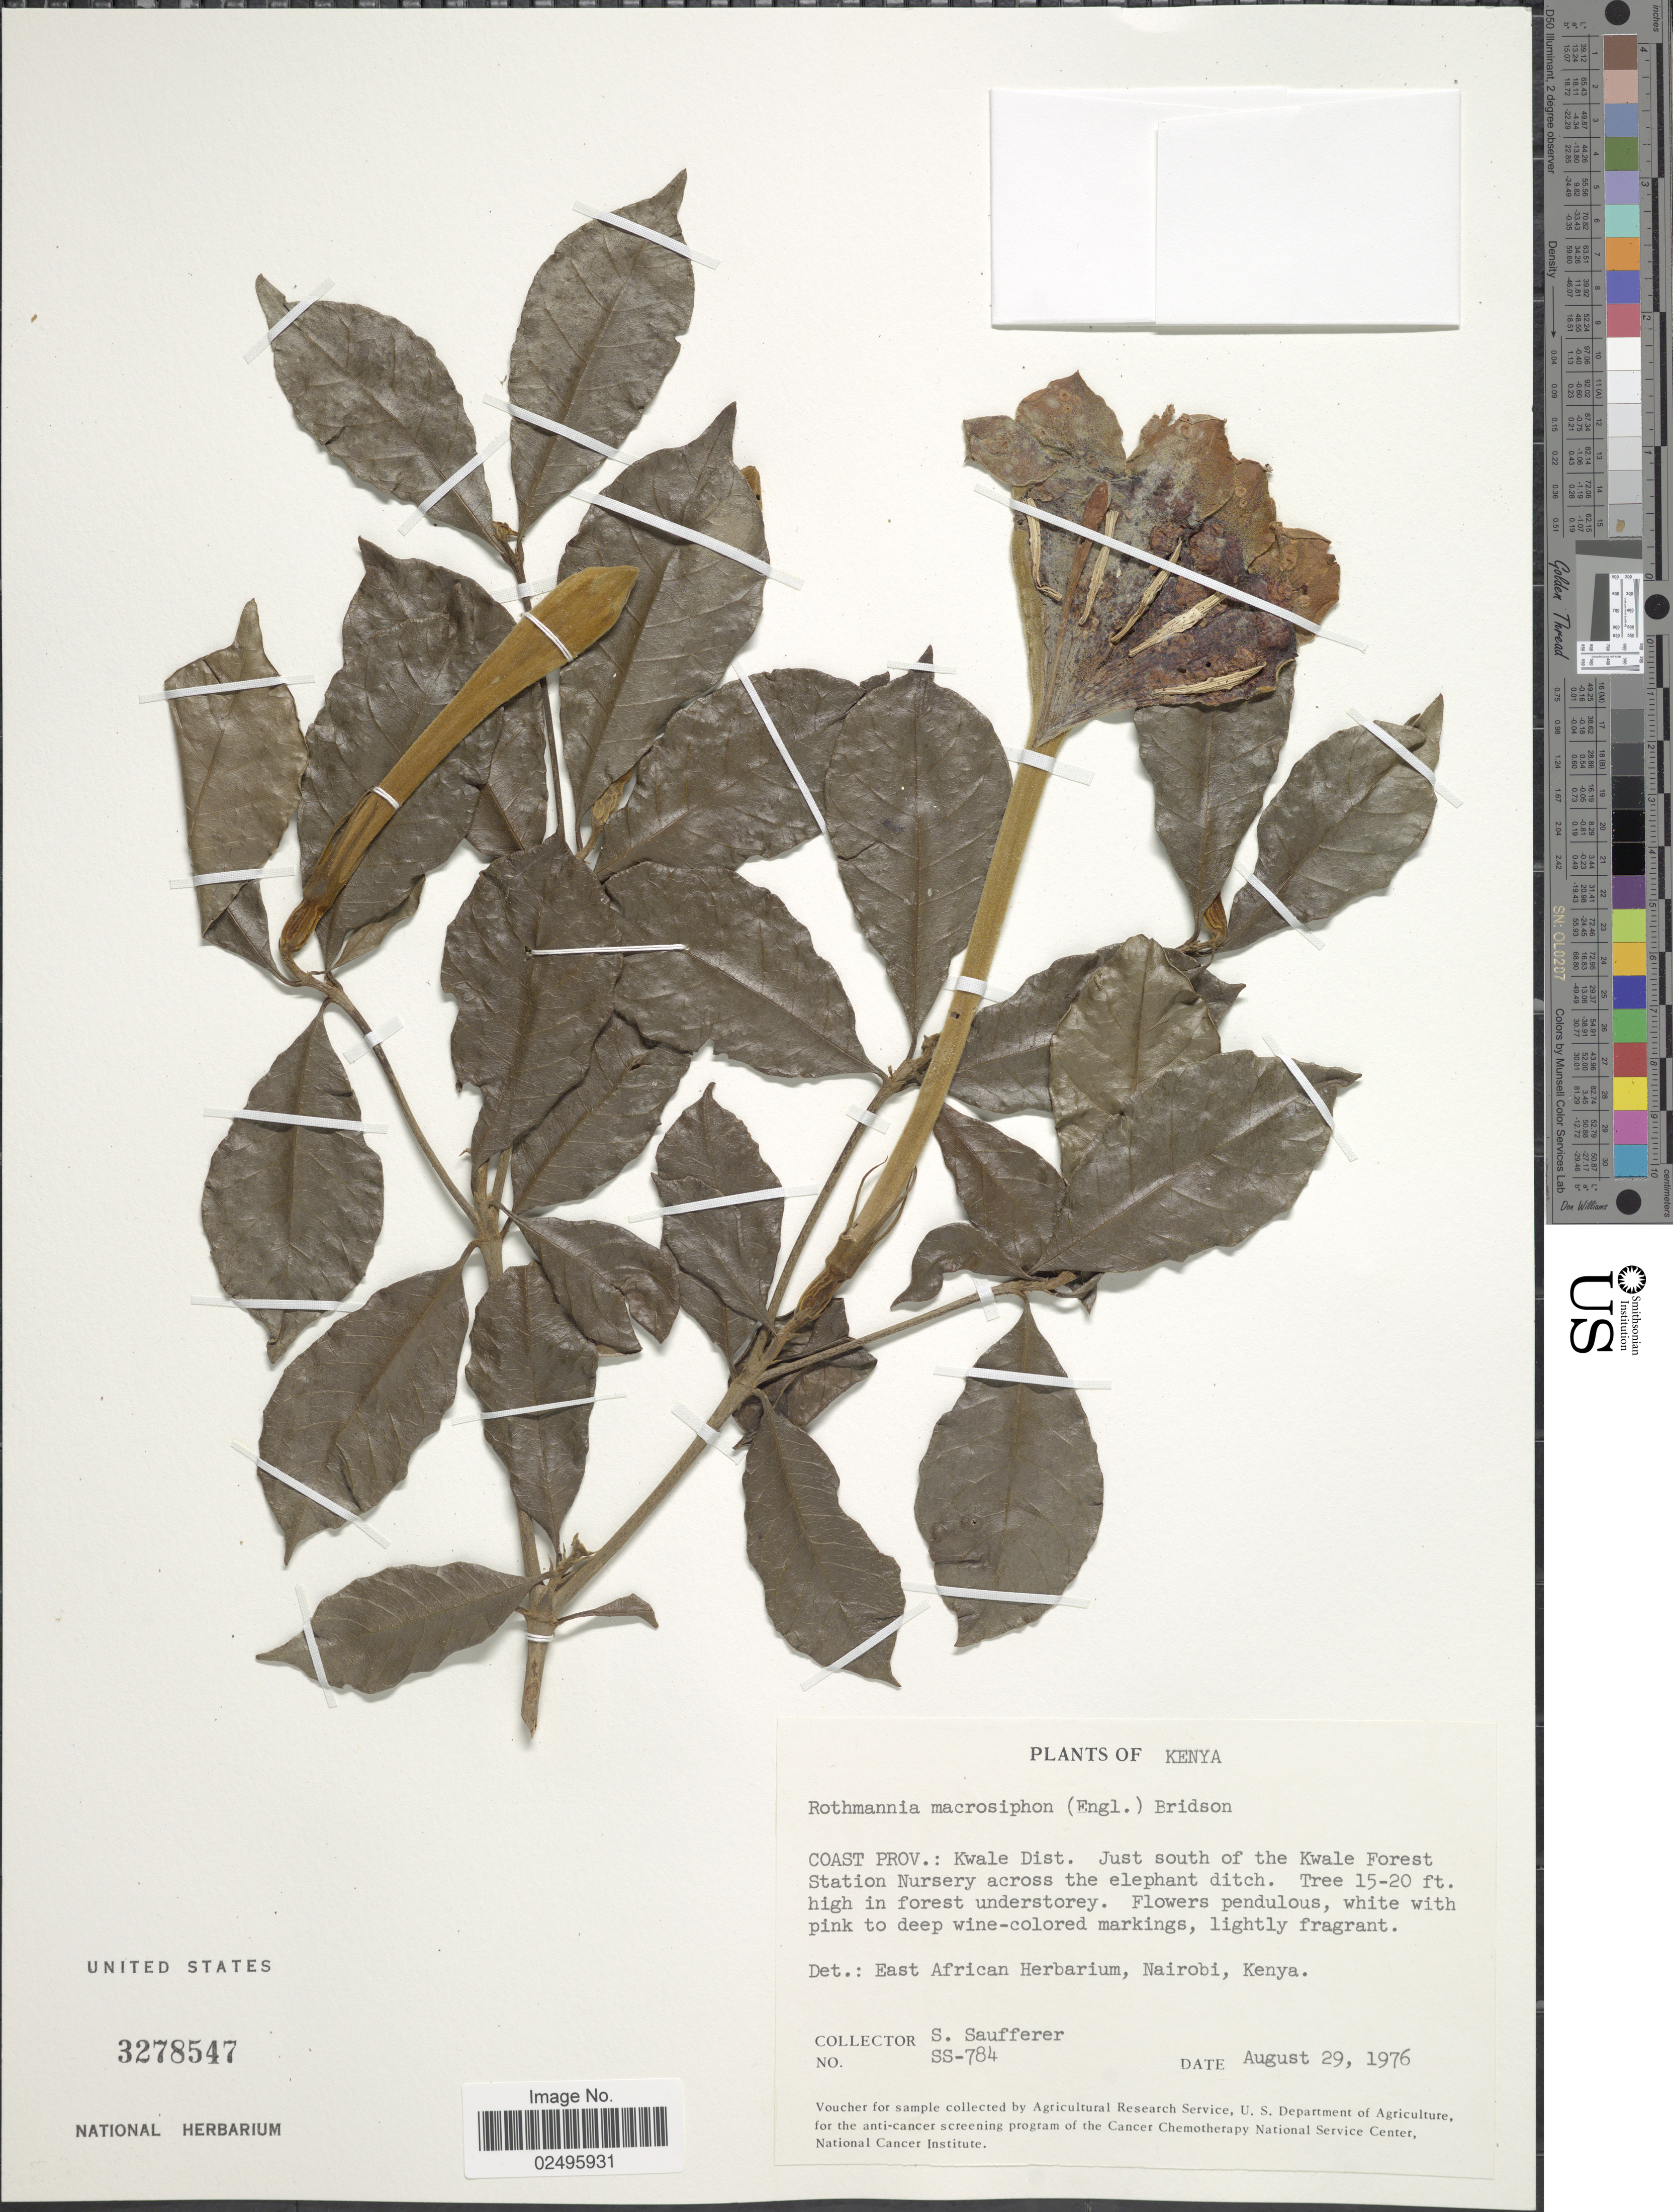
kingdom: Plantae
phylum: Tracheophyta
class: Magnoliopsida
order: Gentianales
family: Rubiaceae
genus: Rothmannia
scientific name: Rothmannia macrosiphon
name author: (Engl.) Bridson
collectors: S. Saufferer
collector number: SS-784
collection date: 1976-08-29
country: Kenya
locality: Coast Prov.: Kwale Dist. Just south of Kwale Forest. Station Nursery across the elephant ditch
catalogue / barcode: US 3278547